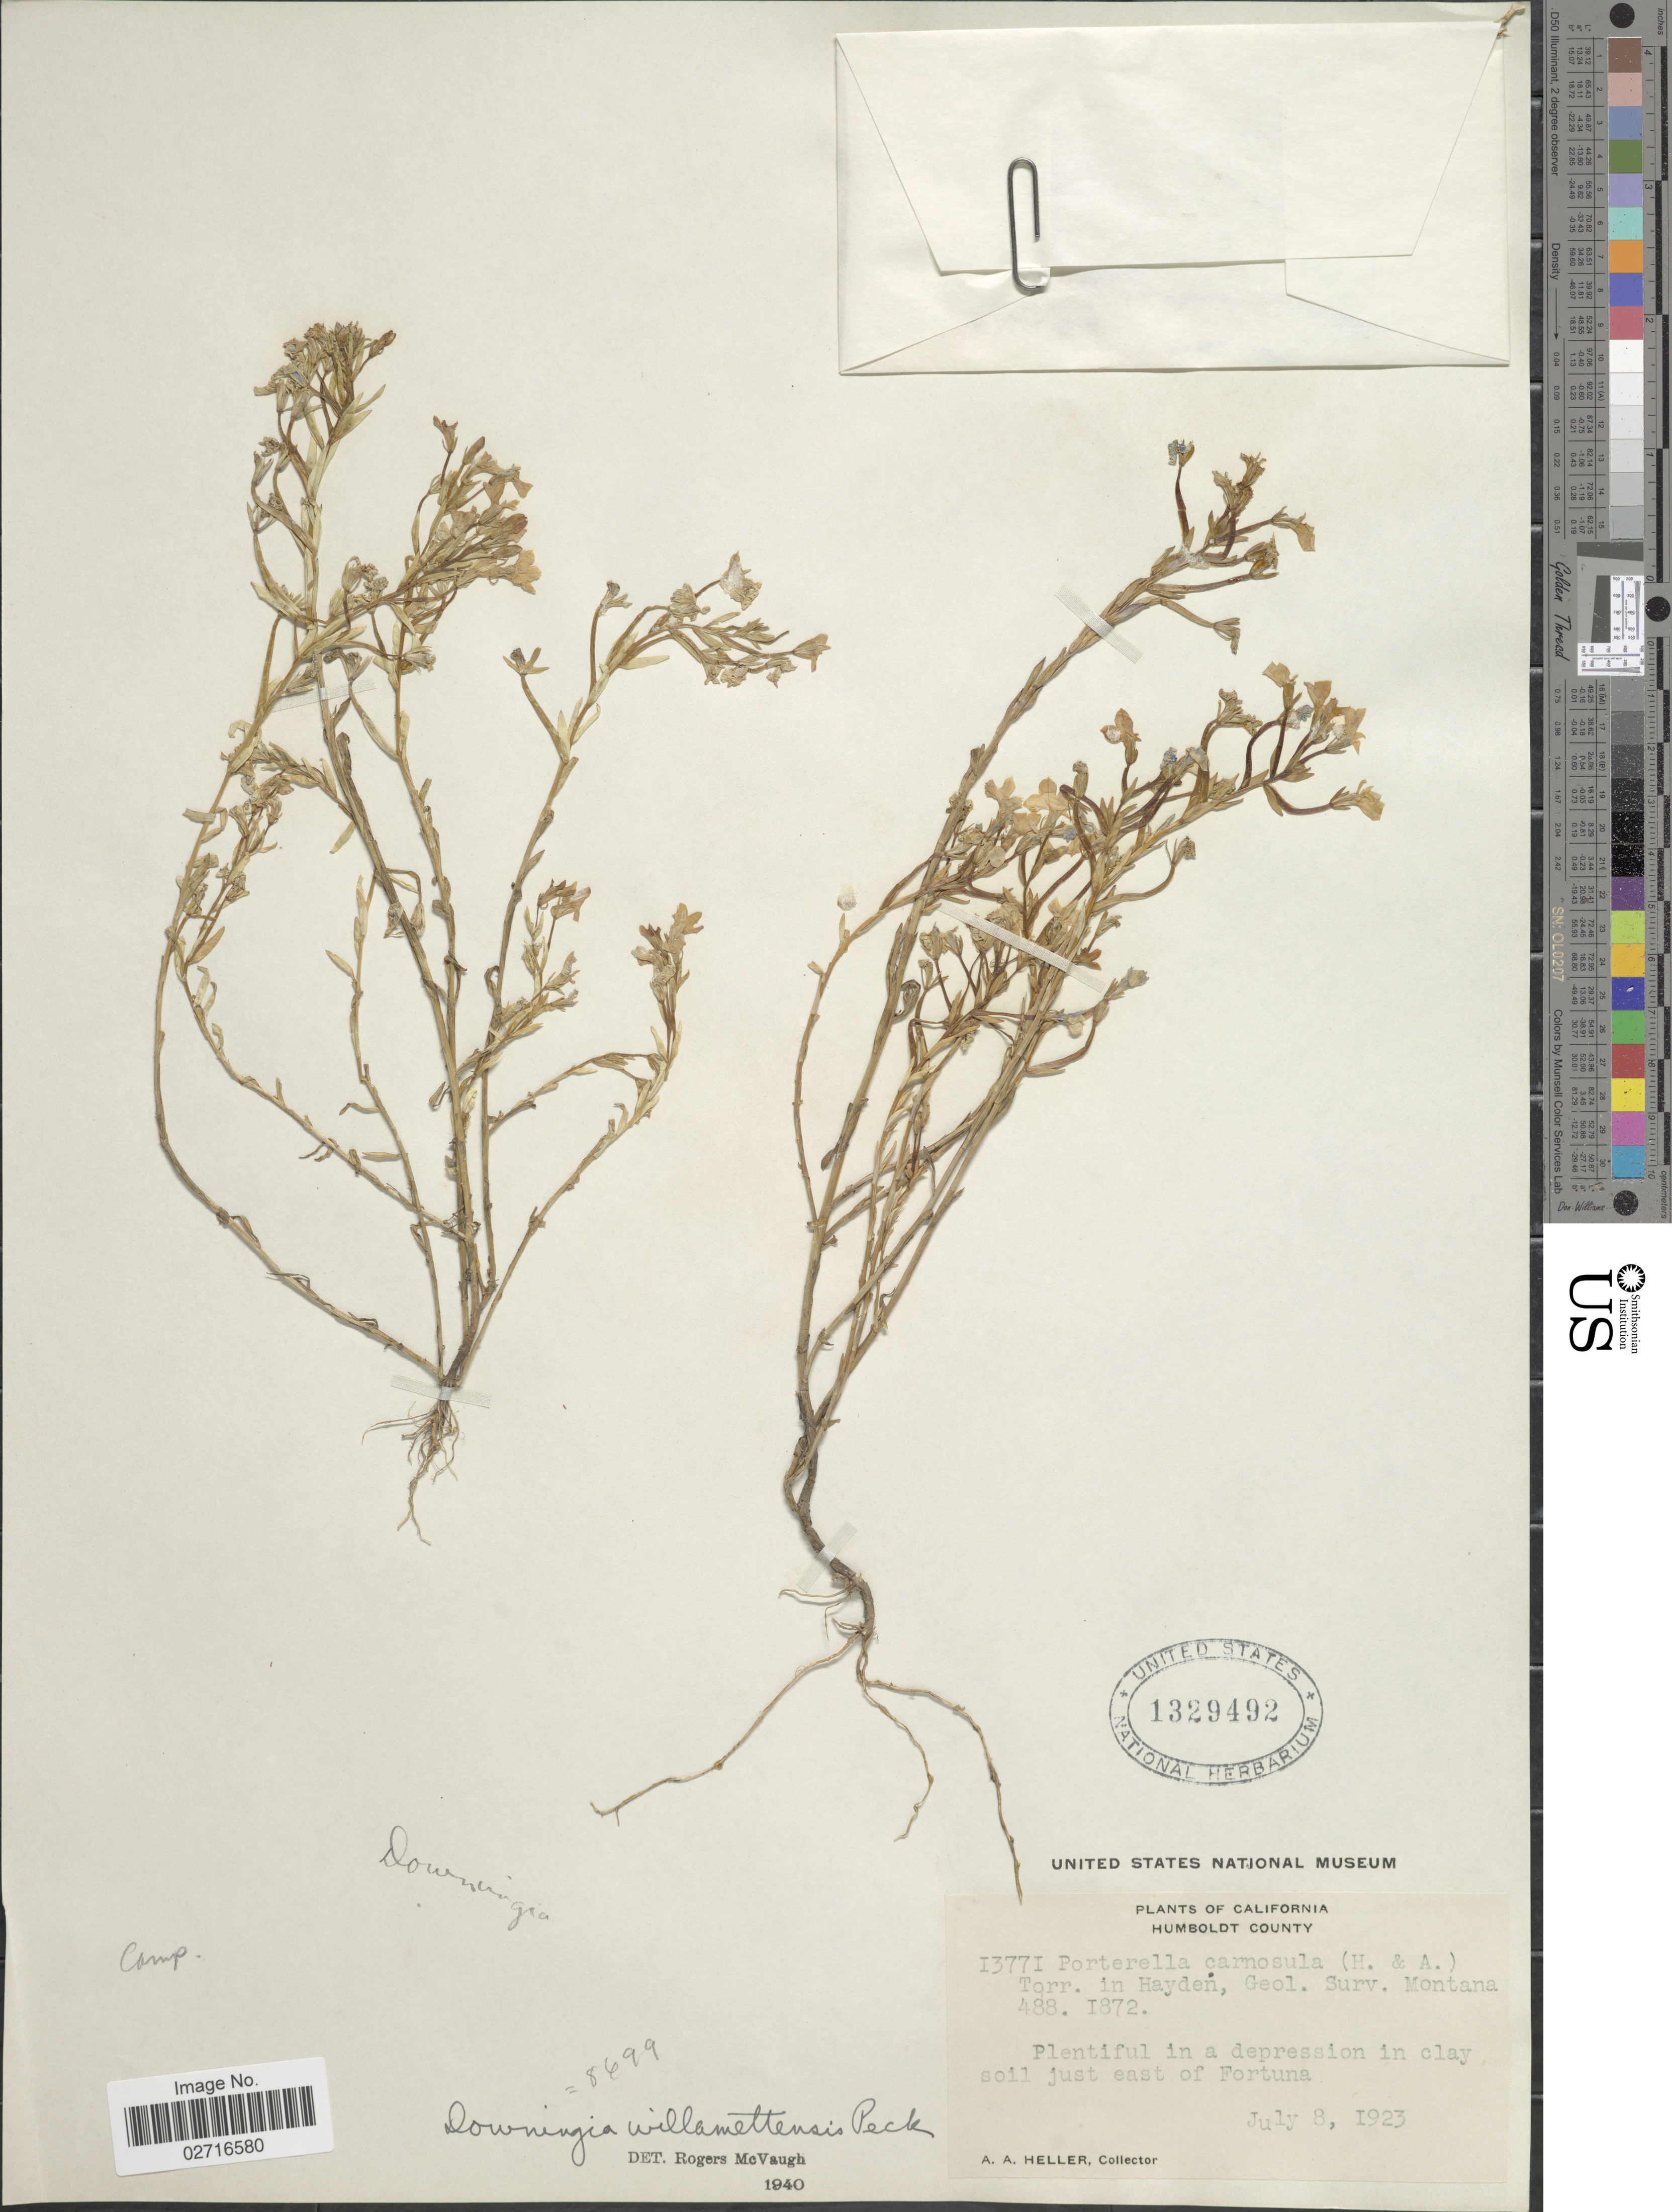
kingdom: Plantae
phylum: Tracheophyta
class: Magnoliopsida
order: Asterales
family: Campanulaceae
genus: Laurentia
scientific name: Laurentia carnosula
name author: (Hook. & Arn.) Benth. ex A. Gray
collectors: A. A. Heller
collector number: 13771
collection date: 1923-07-08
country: United States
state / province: California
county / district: Humboldt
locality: Humboldt County, torr. in Hayden, Geol. Surv. Montana [unsure placement], in a depression just east of Fortuna.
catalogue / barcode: US 1329492